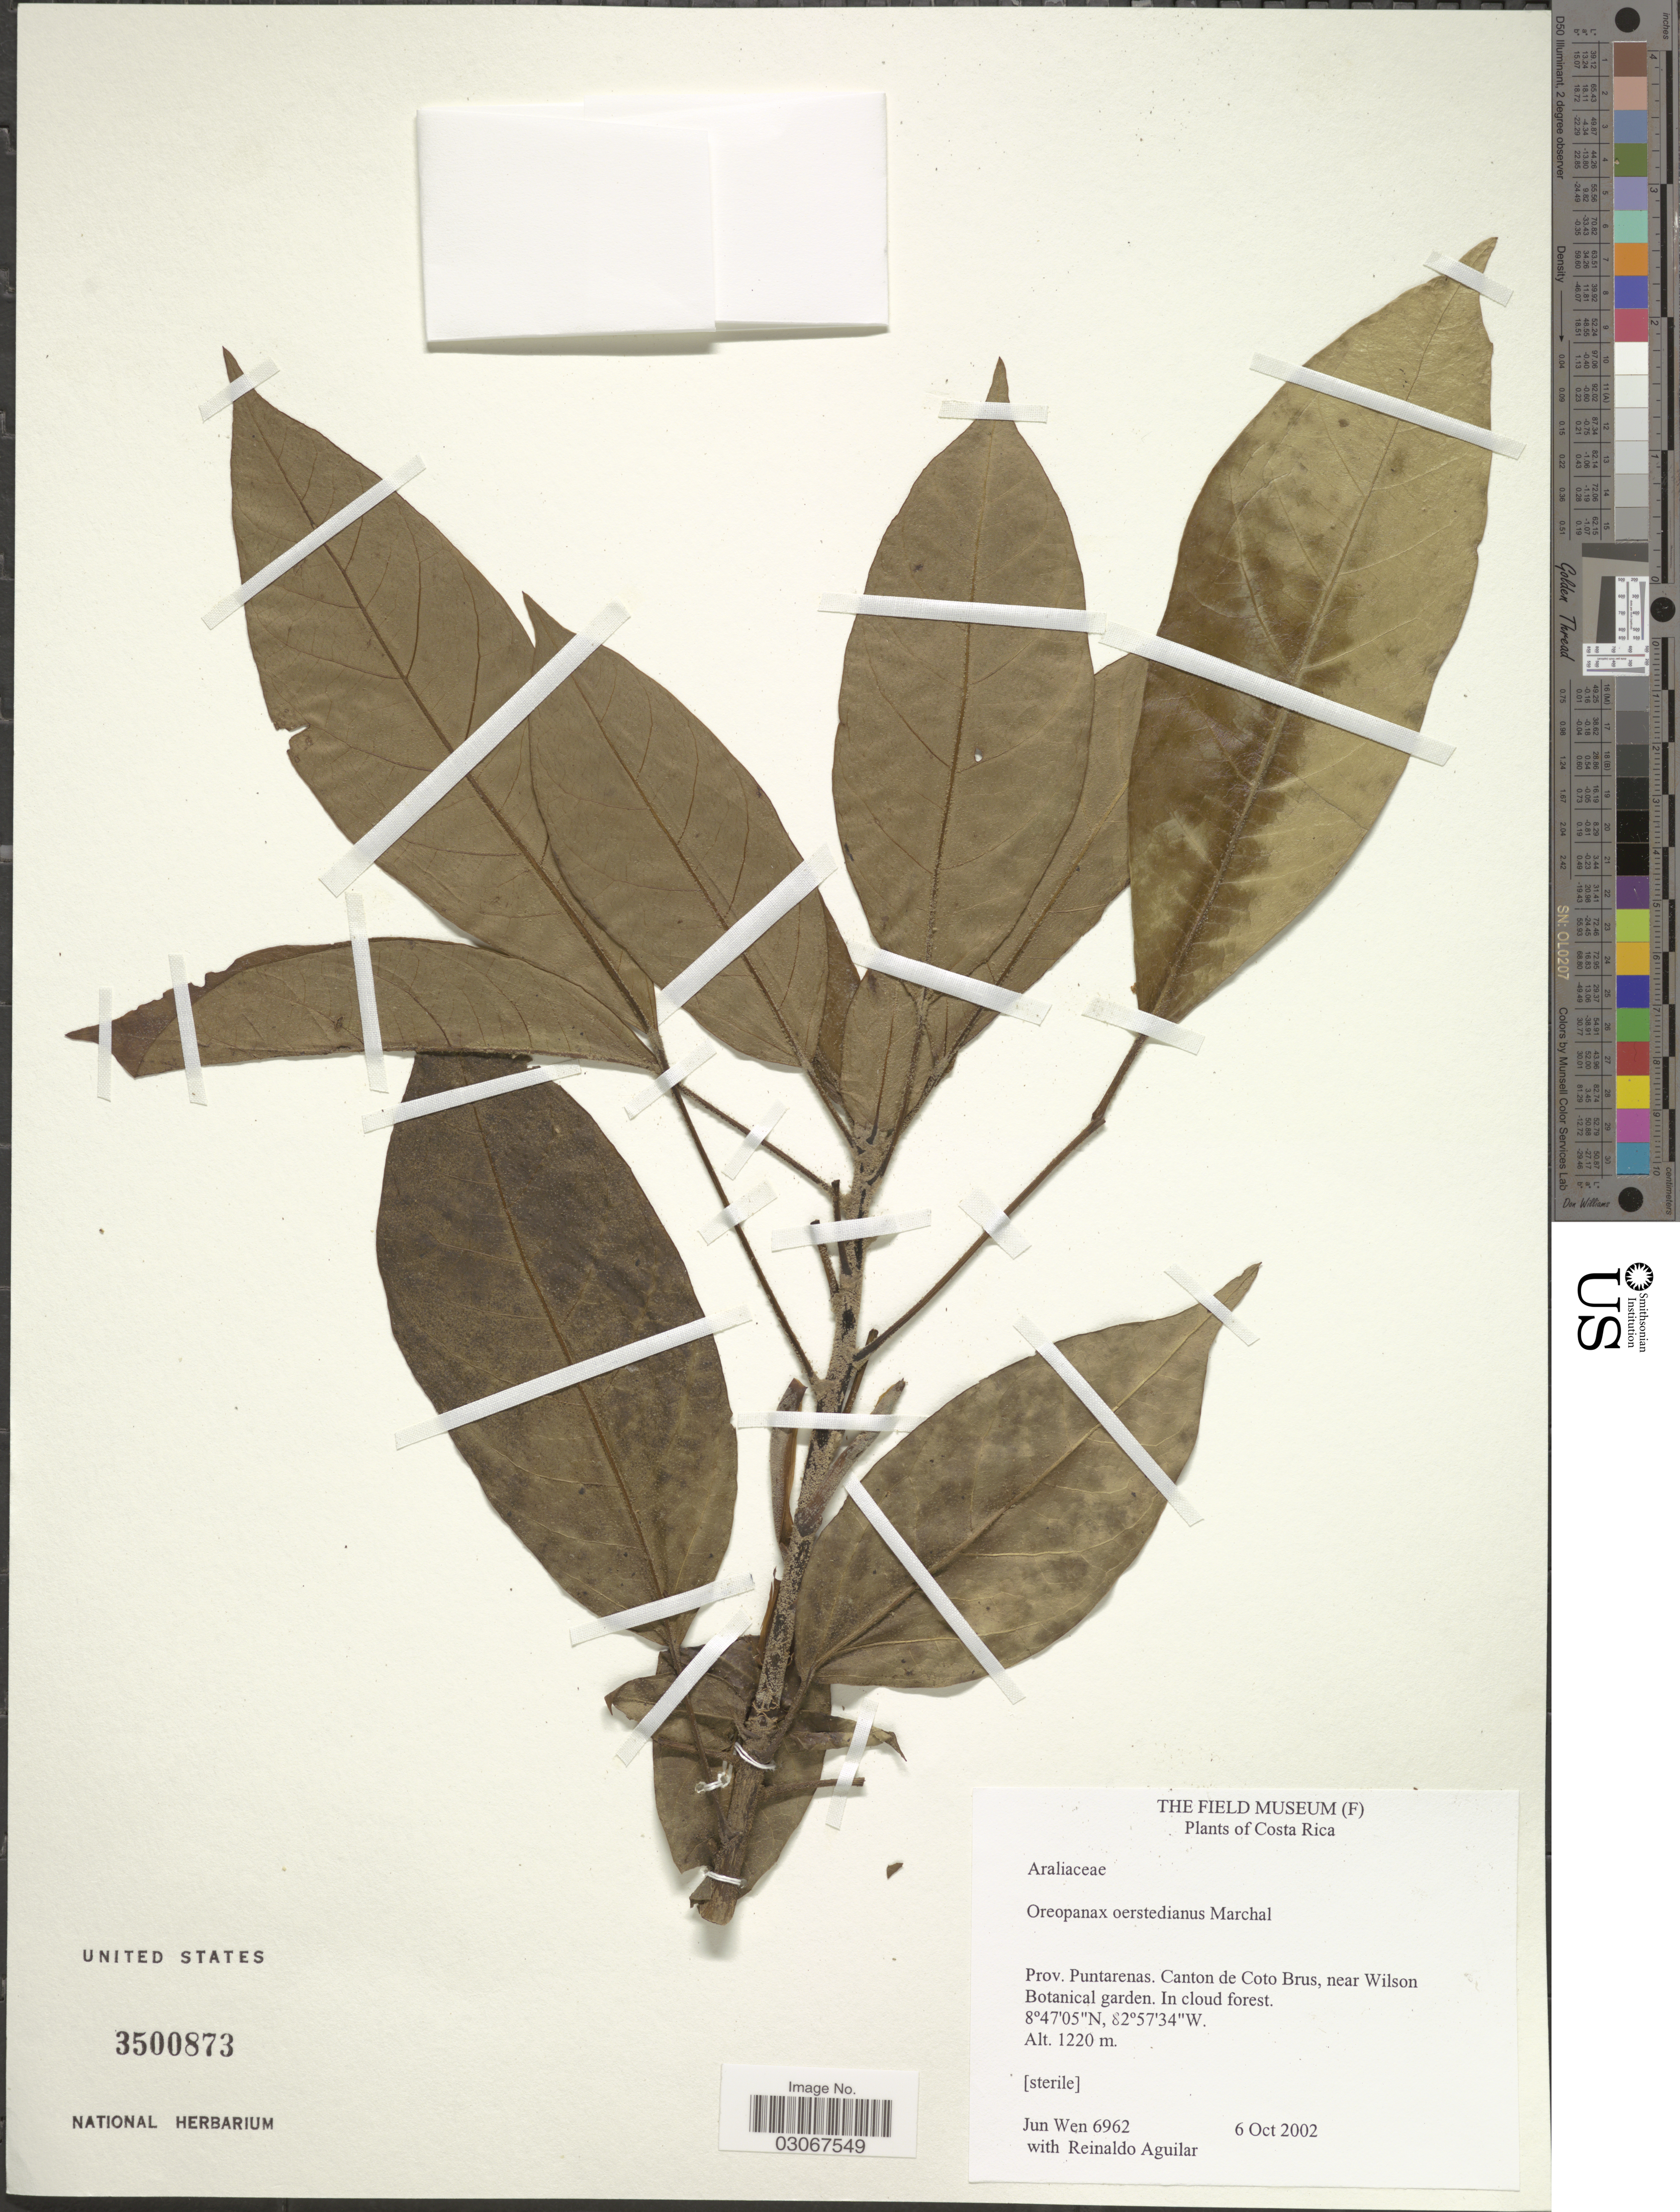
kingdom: Plantae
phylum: Tracheophyta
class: Magnoliopsida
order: Apiales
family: Araliaceae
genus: Oreopanax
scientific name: Oreopanax oerstedianus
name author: Marchal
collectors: J. Wen & R. Aguilar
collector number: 6962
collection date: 2002-10-06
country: Costa Rica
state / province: Puntarenas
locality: Canton de Coto Brus, near Wilson Botanical Garden.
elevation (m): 1220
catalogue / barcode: US 3500873